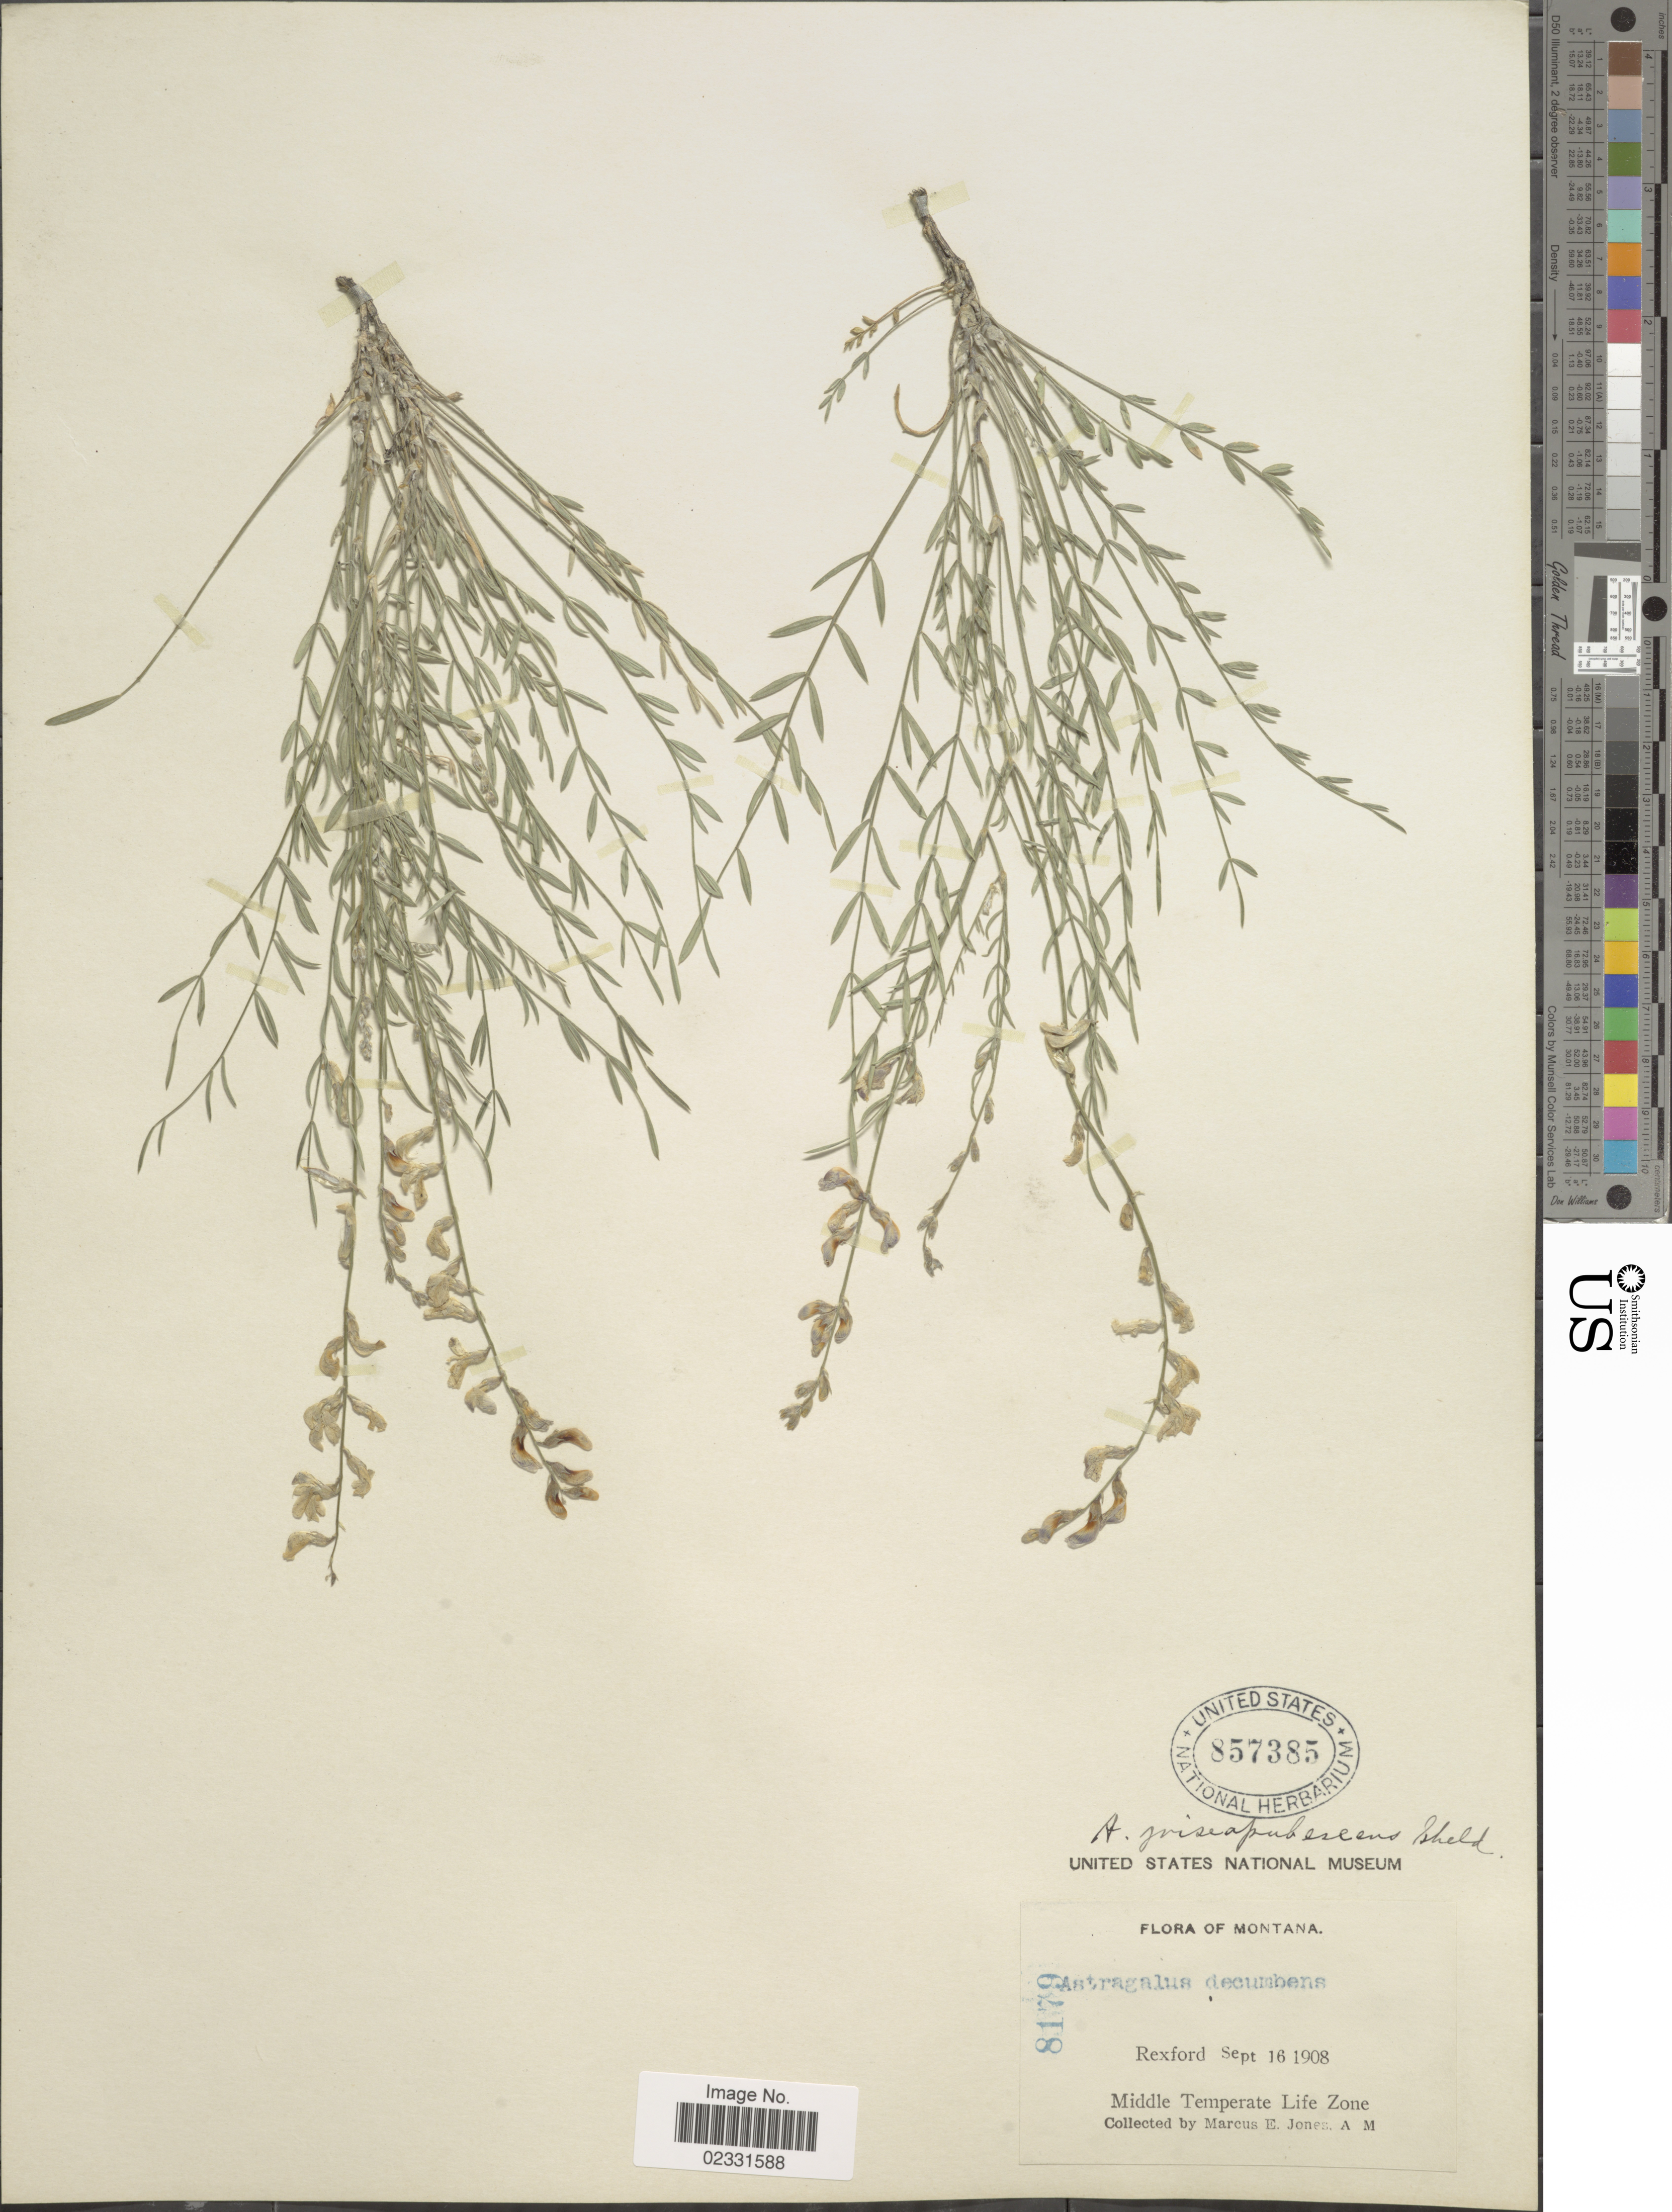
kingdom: Plantae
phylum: Tracheophyta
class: Magnoliopsida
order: Fabales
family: Fabaceae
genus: Astragalus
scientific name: Astragalus griseopubescens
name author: E. Sheld.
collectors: M. E. Jones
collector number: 8179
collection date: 1908-09-16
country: United States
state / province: Montana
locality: Rexford, Middle Temperate Life Zone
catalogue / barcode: US 857385